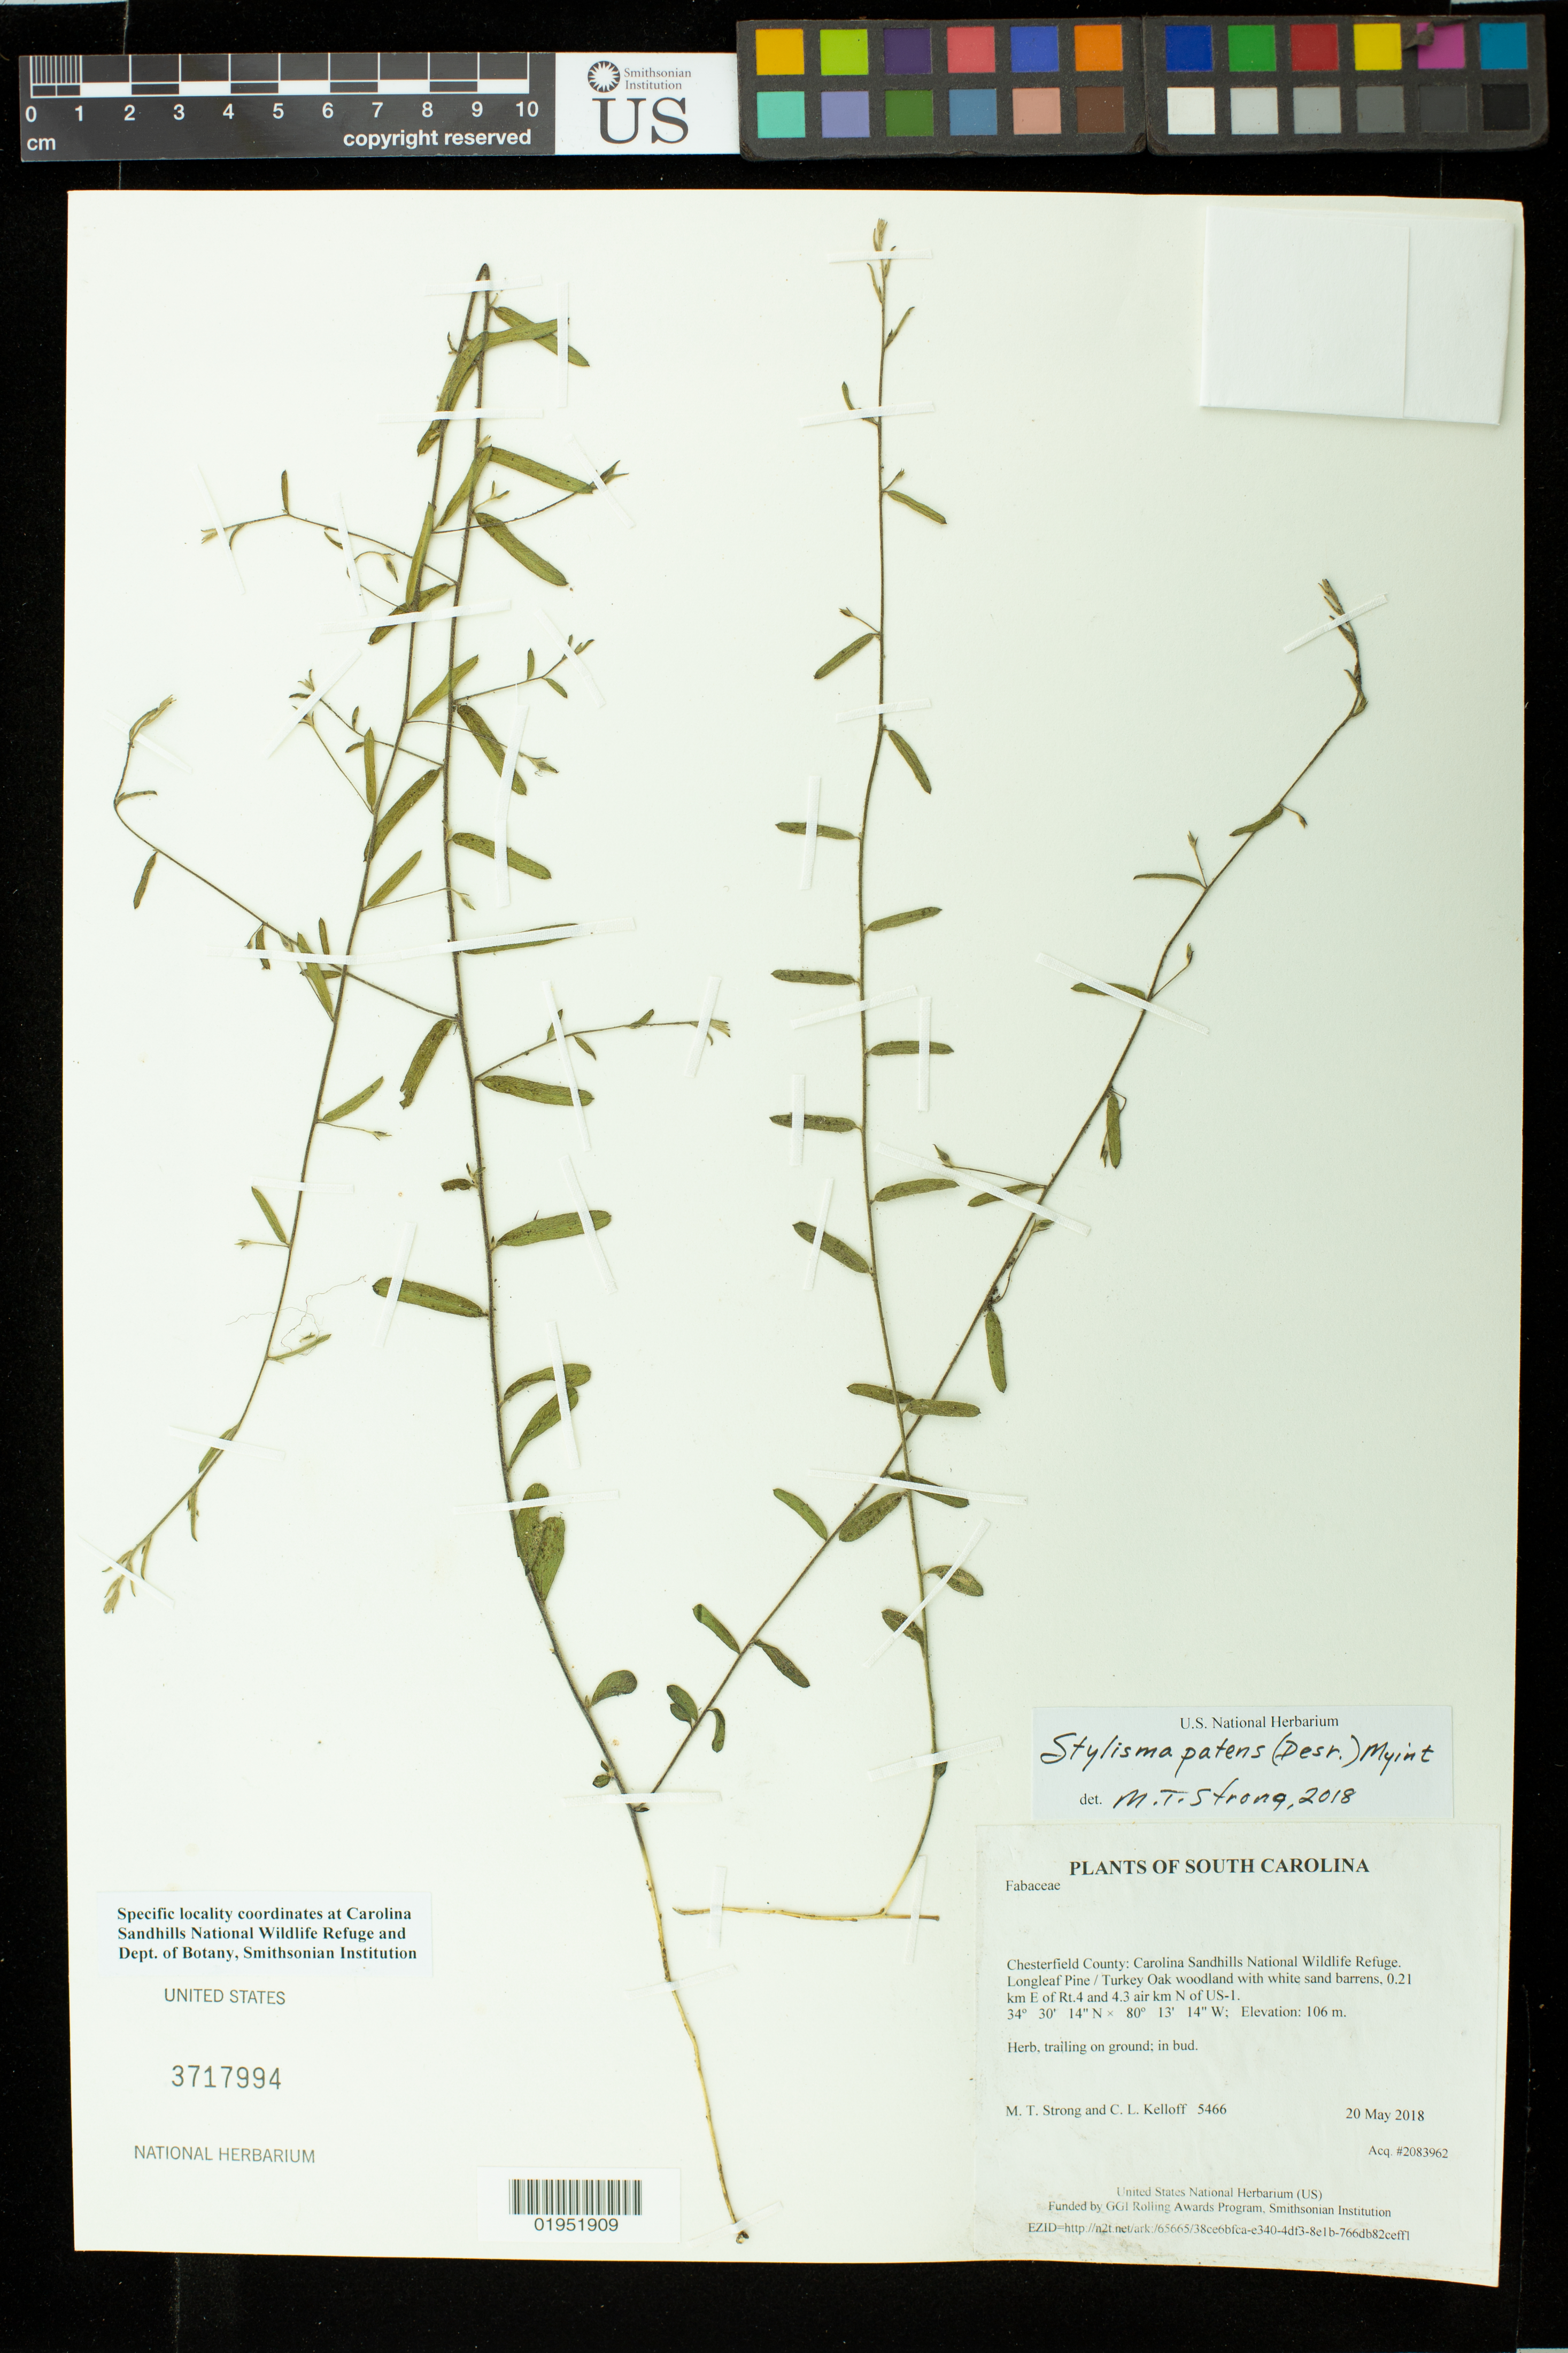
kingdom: Plantae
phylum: Tracheophyta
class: Magnoliopsida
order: Solanales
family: Convolvulaceae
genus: Stylisma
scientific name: Stylisma patens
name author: (Desr.) Myint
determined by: Strong, Mark T., (BOT), Smithsonian Institution - National Museum of Natural History (UNITED STATES)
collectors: M. T. Strong & C. L. Kelloff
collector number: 5466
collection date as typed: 20 May 2018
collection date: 2018-05-20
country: United States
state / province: South Carolina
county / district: Chesterfield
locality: Carolina Sandhills National Wildlife Refuge. Longleaf Pine / Turkey Oak woodland with white sand barrens, 0.21 km E of Rt.4 and 4.3 air km N of US1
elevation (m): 106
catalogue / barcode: US 3717994